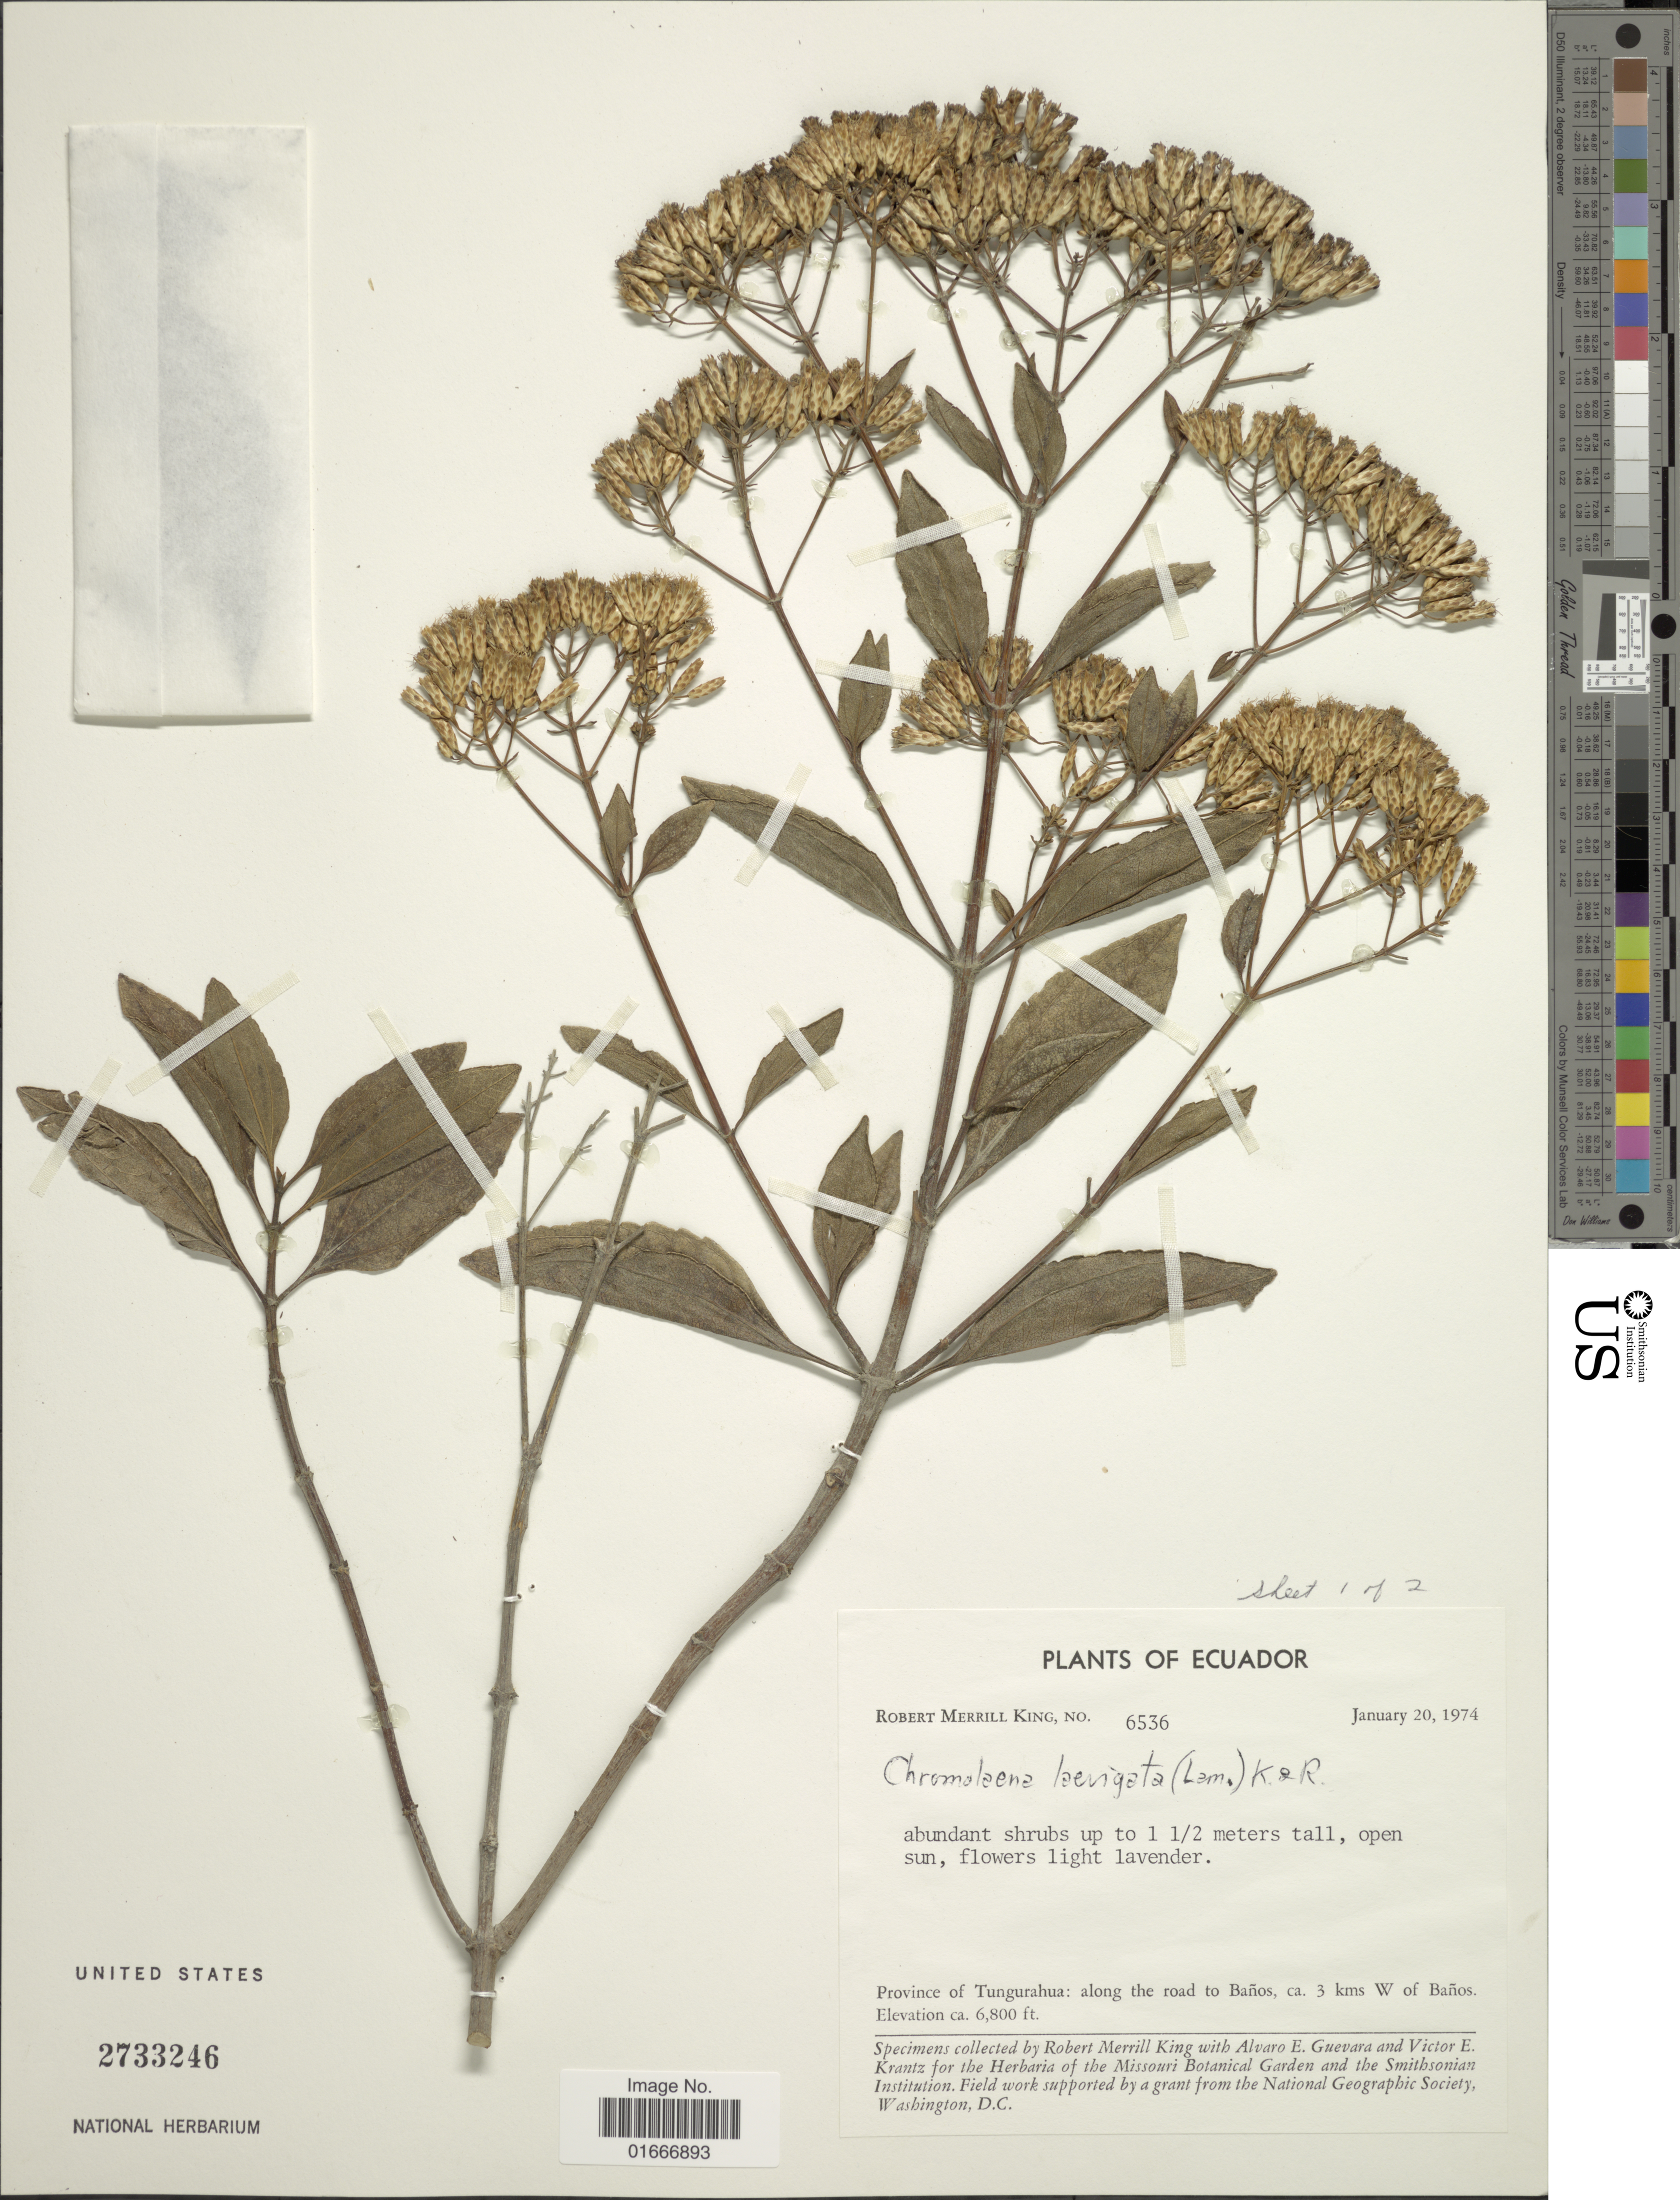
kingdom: Plantae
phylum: Tracheophyta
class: Magnoliopsida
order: Asterales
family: Asteraceae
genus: Chromolaena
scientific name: Chromolaena laevigata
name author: (Lam.) R.M. King & H. Rob.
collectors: R. M. King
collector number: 6536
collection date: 1974-01-20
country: Ecuador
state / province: Tungurahua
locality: Ecuador. Province of Tungurahua: along the road to Baños, ca. 3 kms W of Baños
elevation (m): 2073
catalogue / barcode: US 2733246